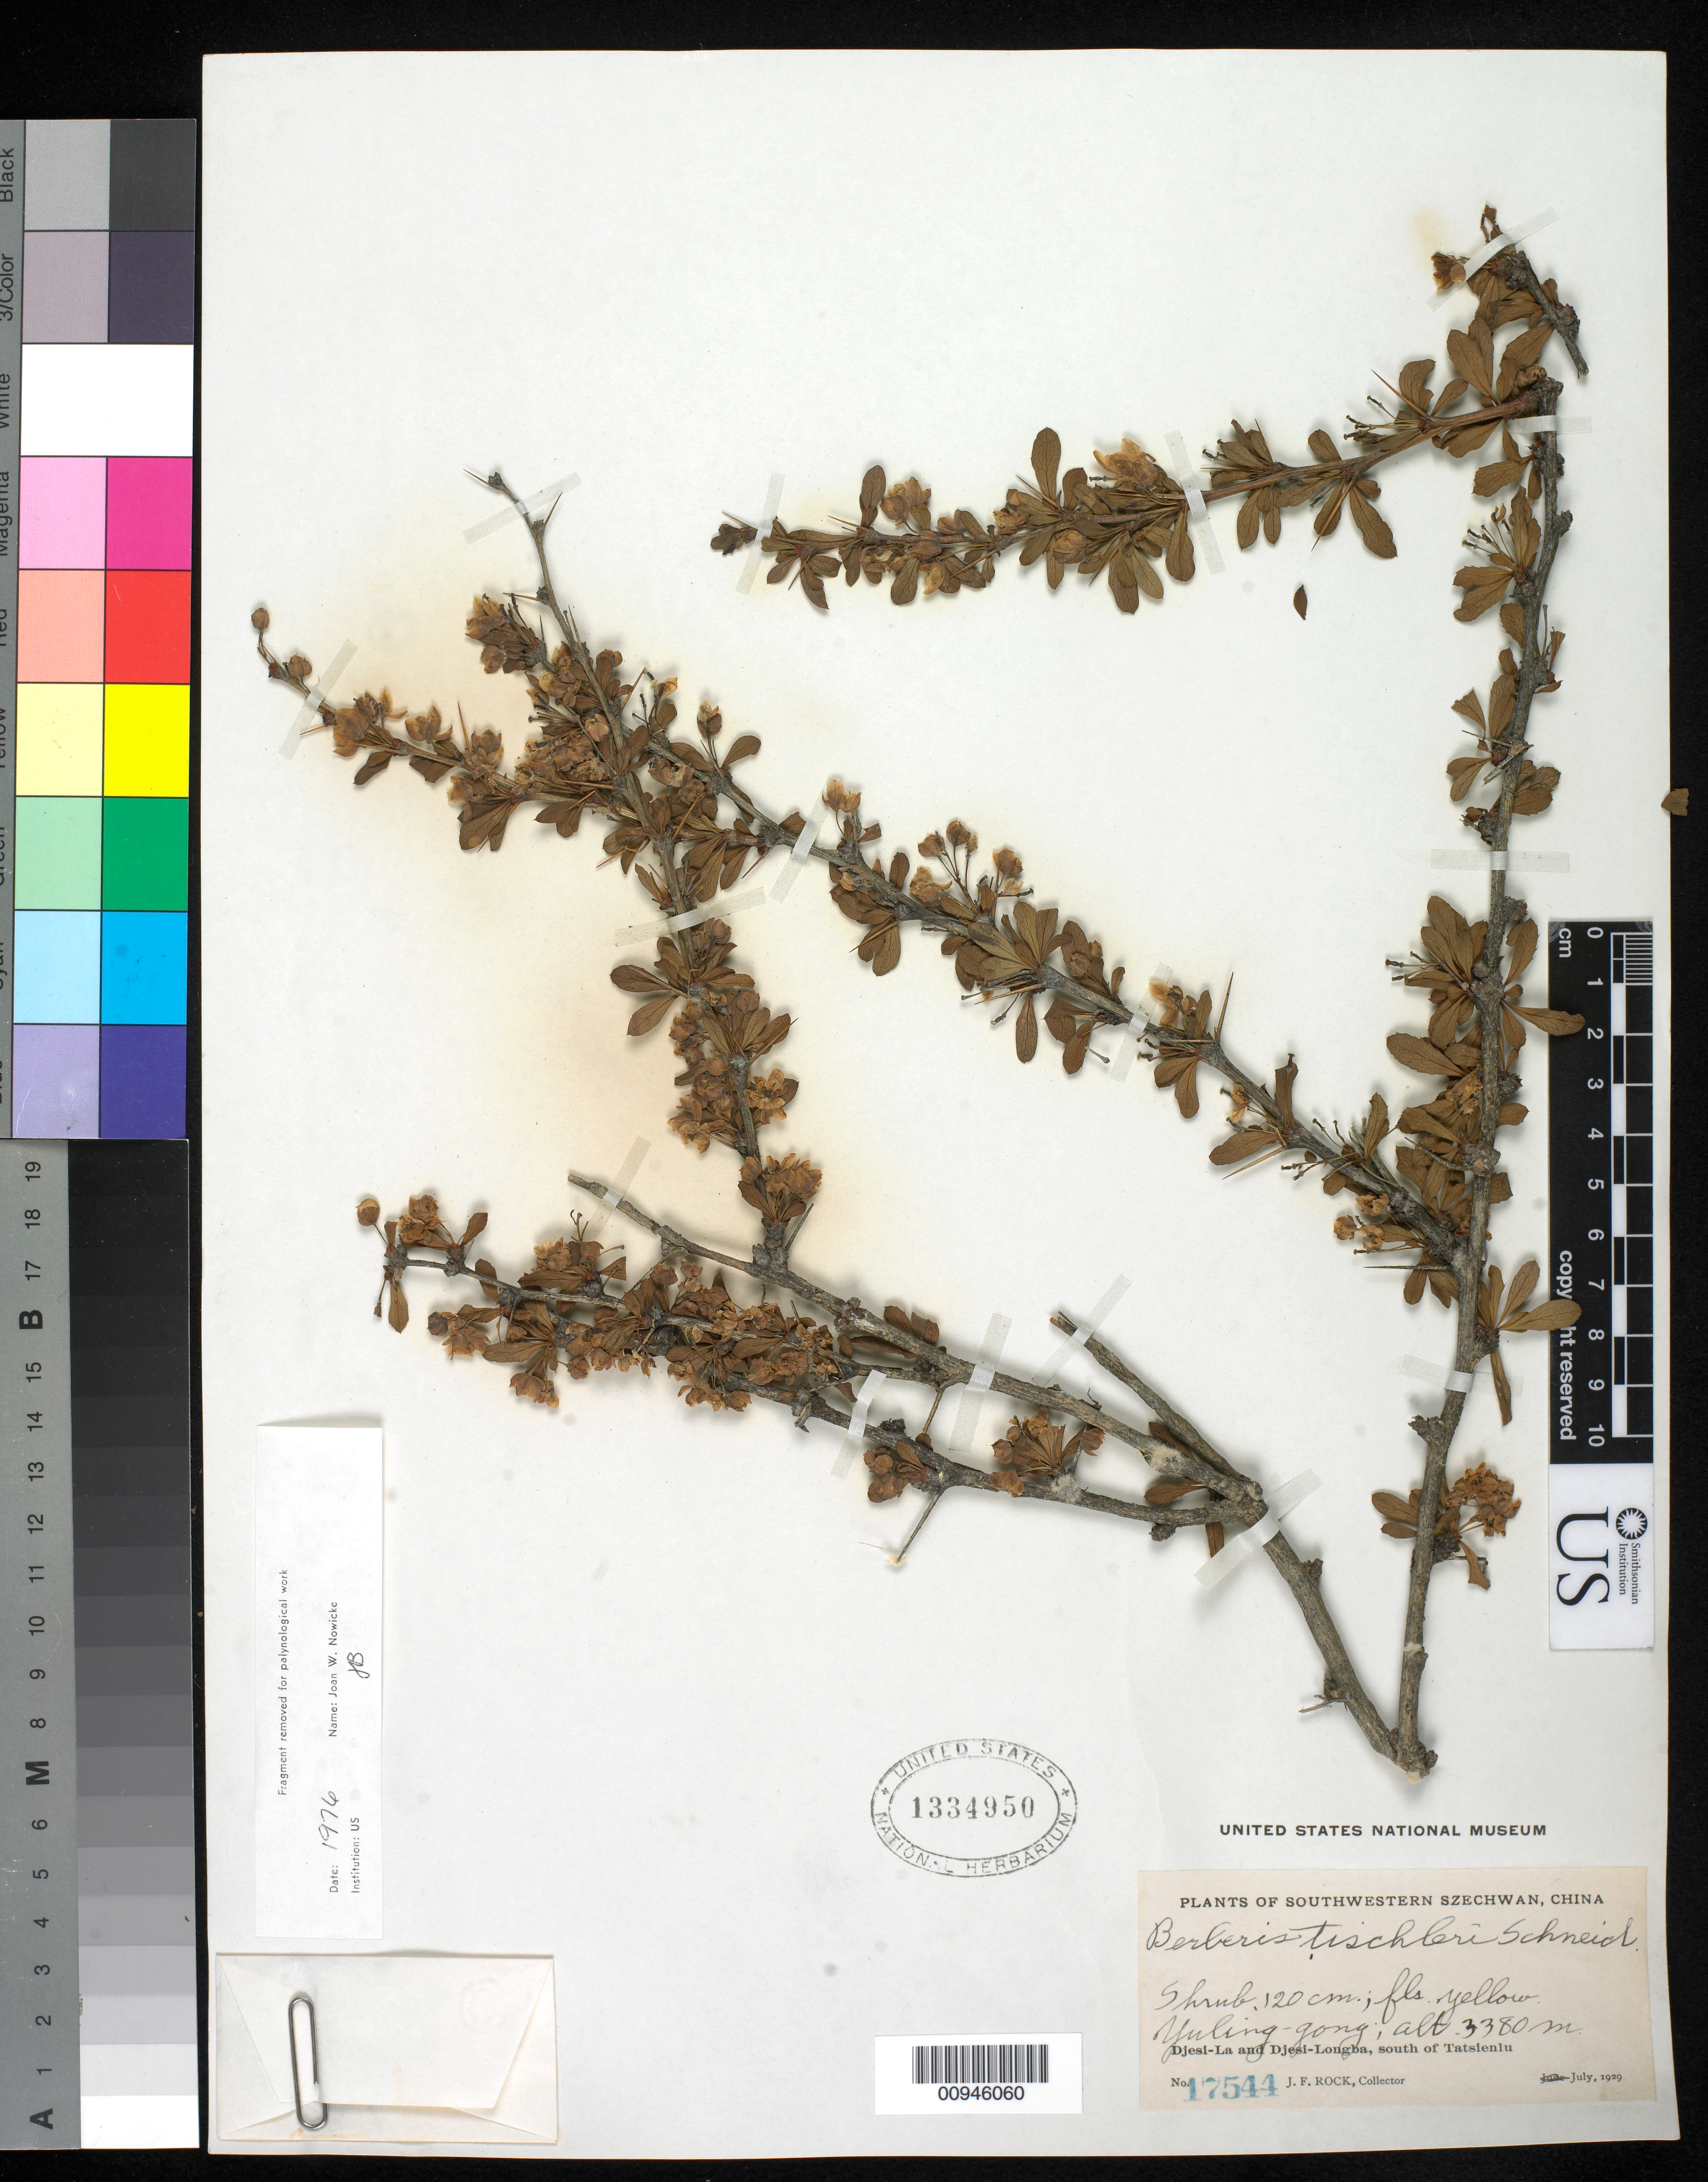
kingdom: Plantae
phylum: Tracheophyta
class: Magnoliopsida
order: Ranunculales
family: Berberidaceae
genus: Berberis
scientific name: Berberis tischleri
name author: C.K. Schneid.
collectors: J. F. Rock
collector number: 17544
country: China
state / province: Sichuan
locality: Djeal-La and Djeal-Laugha, S of Tatsteatu, Yuling-gong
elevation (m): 3380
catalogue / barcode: US 1334950